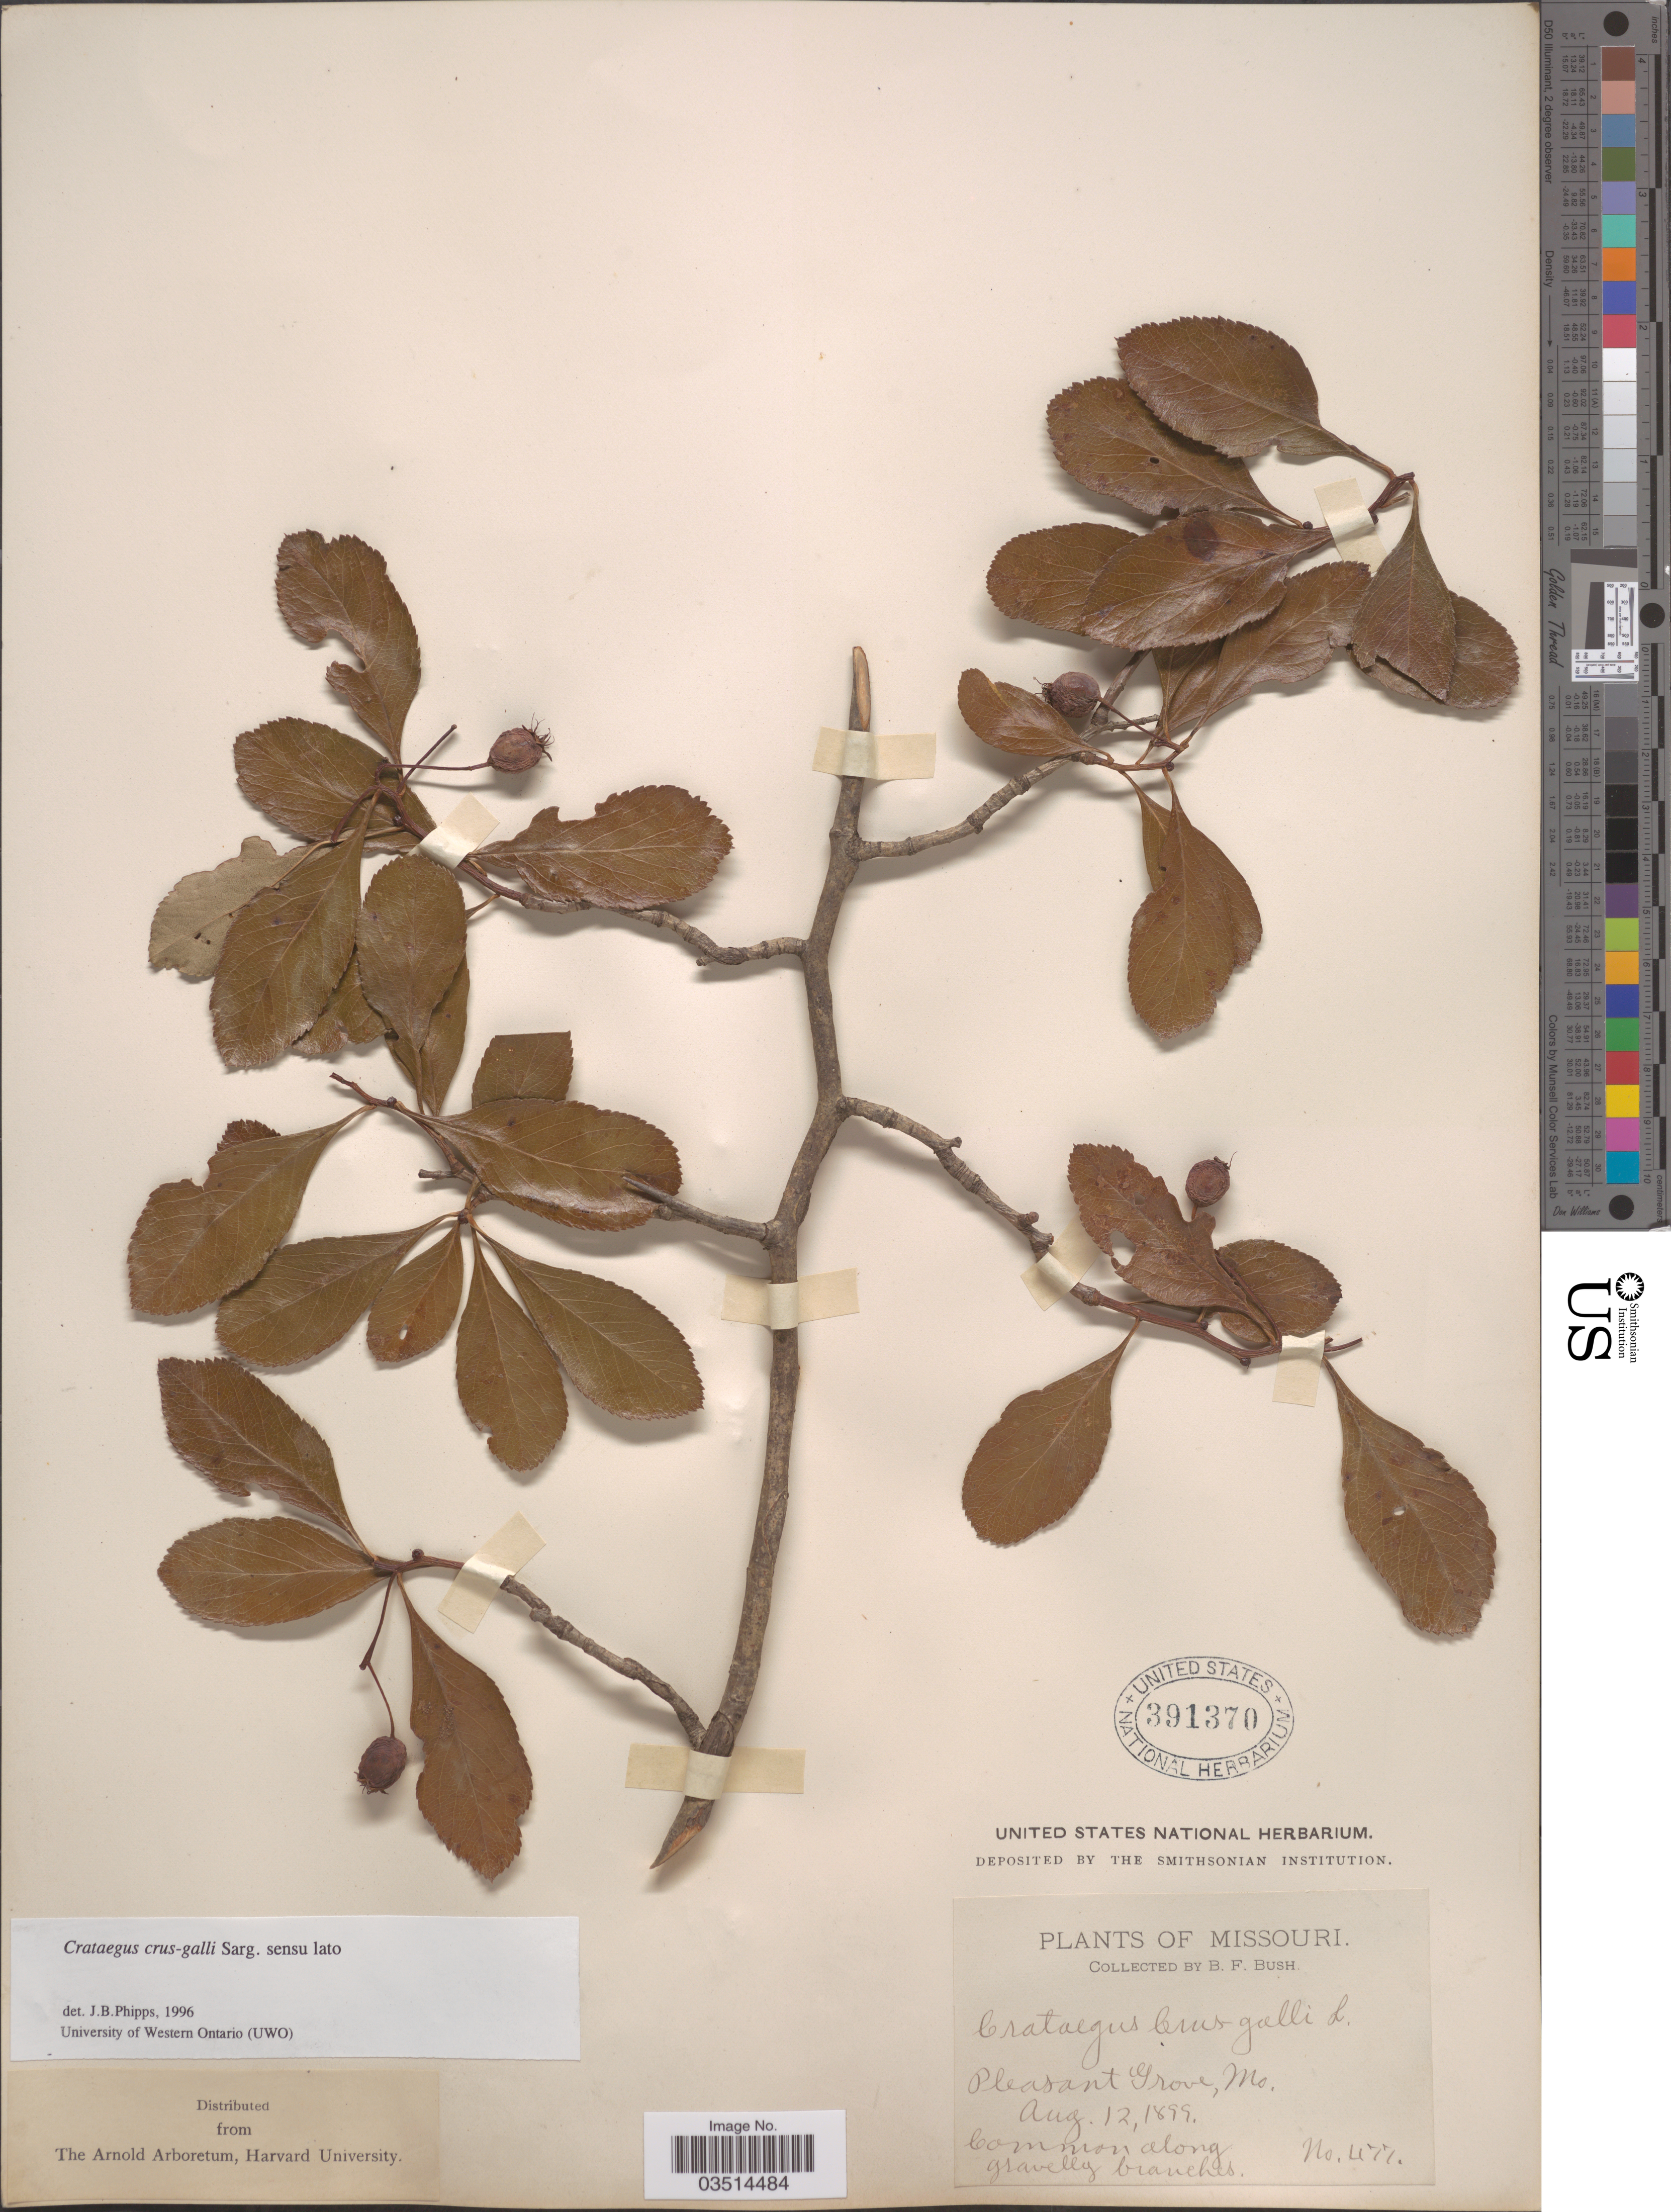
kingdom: Plantae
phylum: Tracheophyta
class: Magnoliopsida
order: Rosales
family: Rosaceae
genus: Crataegus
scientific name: Crataegus crus-galli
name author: L.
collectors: B. F. Bush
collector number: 477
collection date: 1899-08-12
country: United States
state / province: Missouri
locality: Pleasant Grove.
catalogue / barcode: US 391370